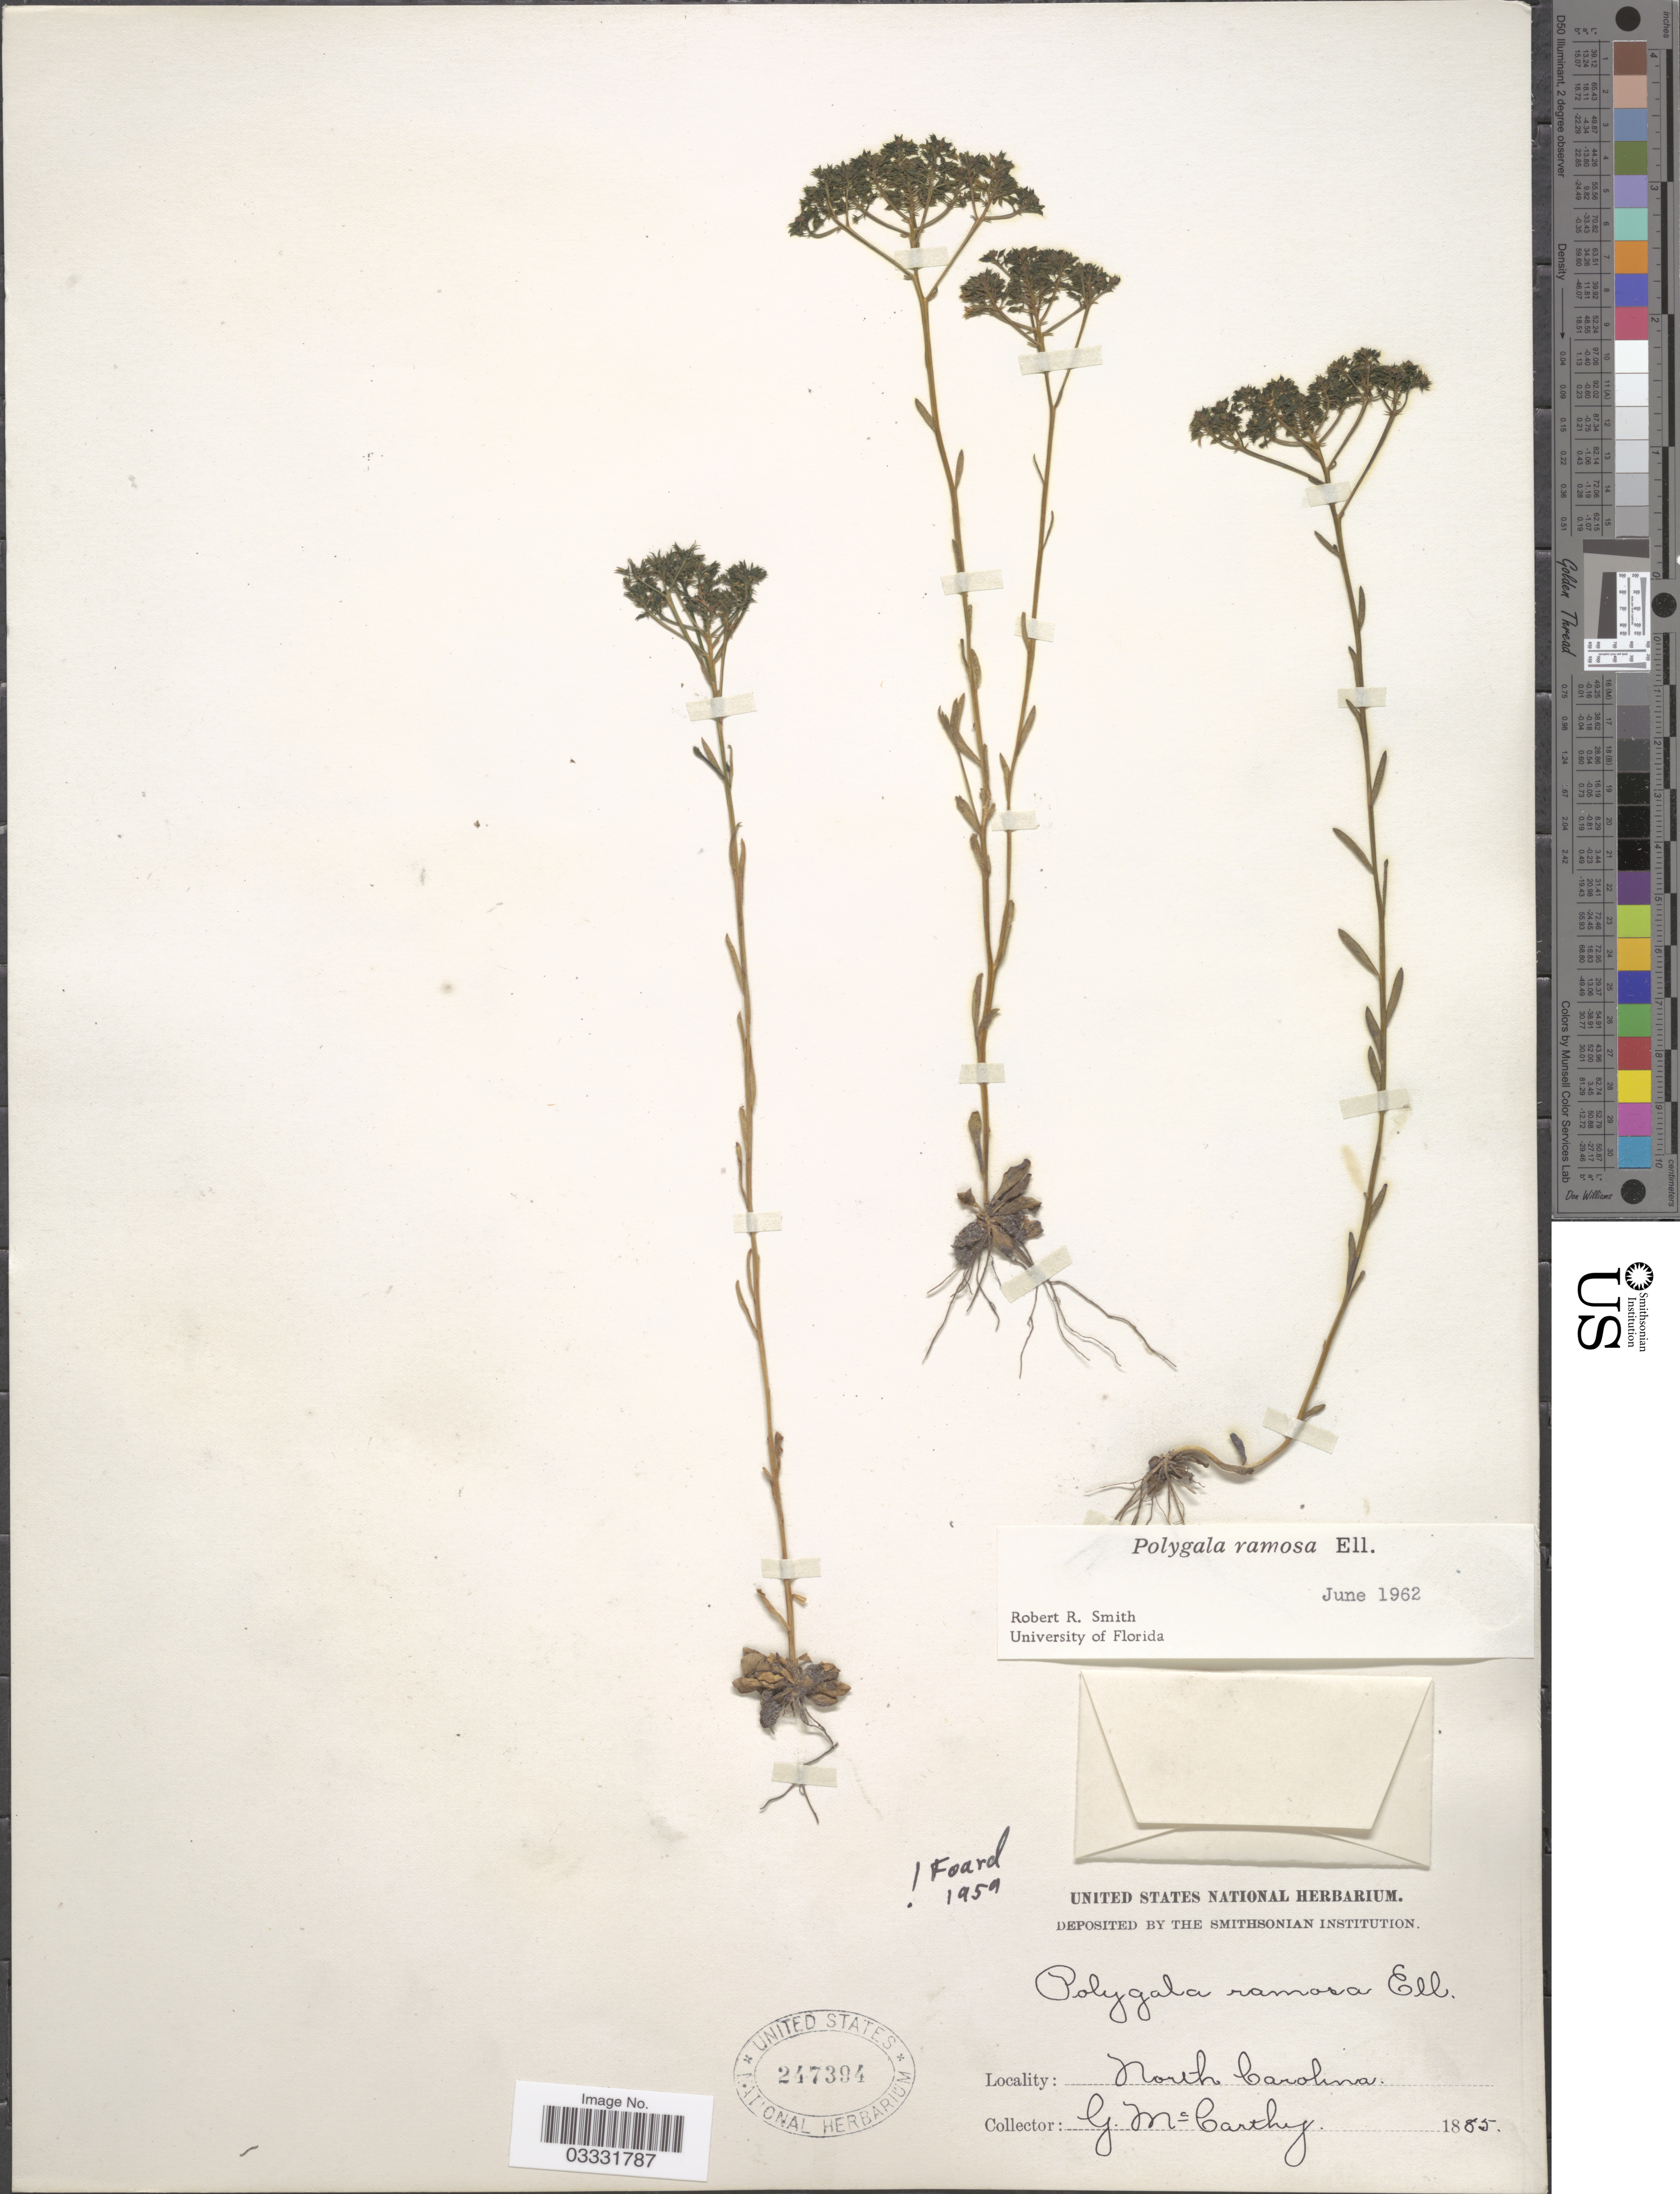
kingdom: Plantae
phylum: Tracheophyta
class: Magnoliopsida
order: Fabales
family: Polygalaceae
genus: Polygala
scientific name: Polygala ramosa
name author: Elliott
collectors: G. McCarthy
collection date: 1885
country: United States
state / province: North Carolina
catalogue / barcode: US 247394